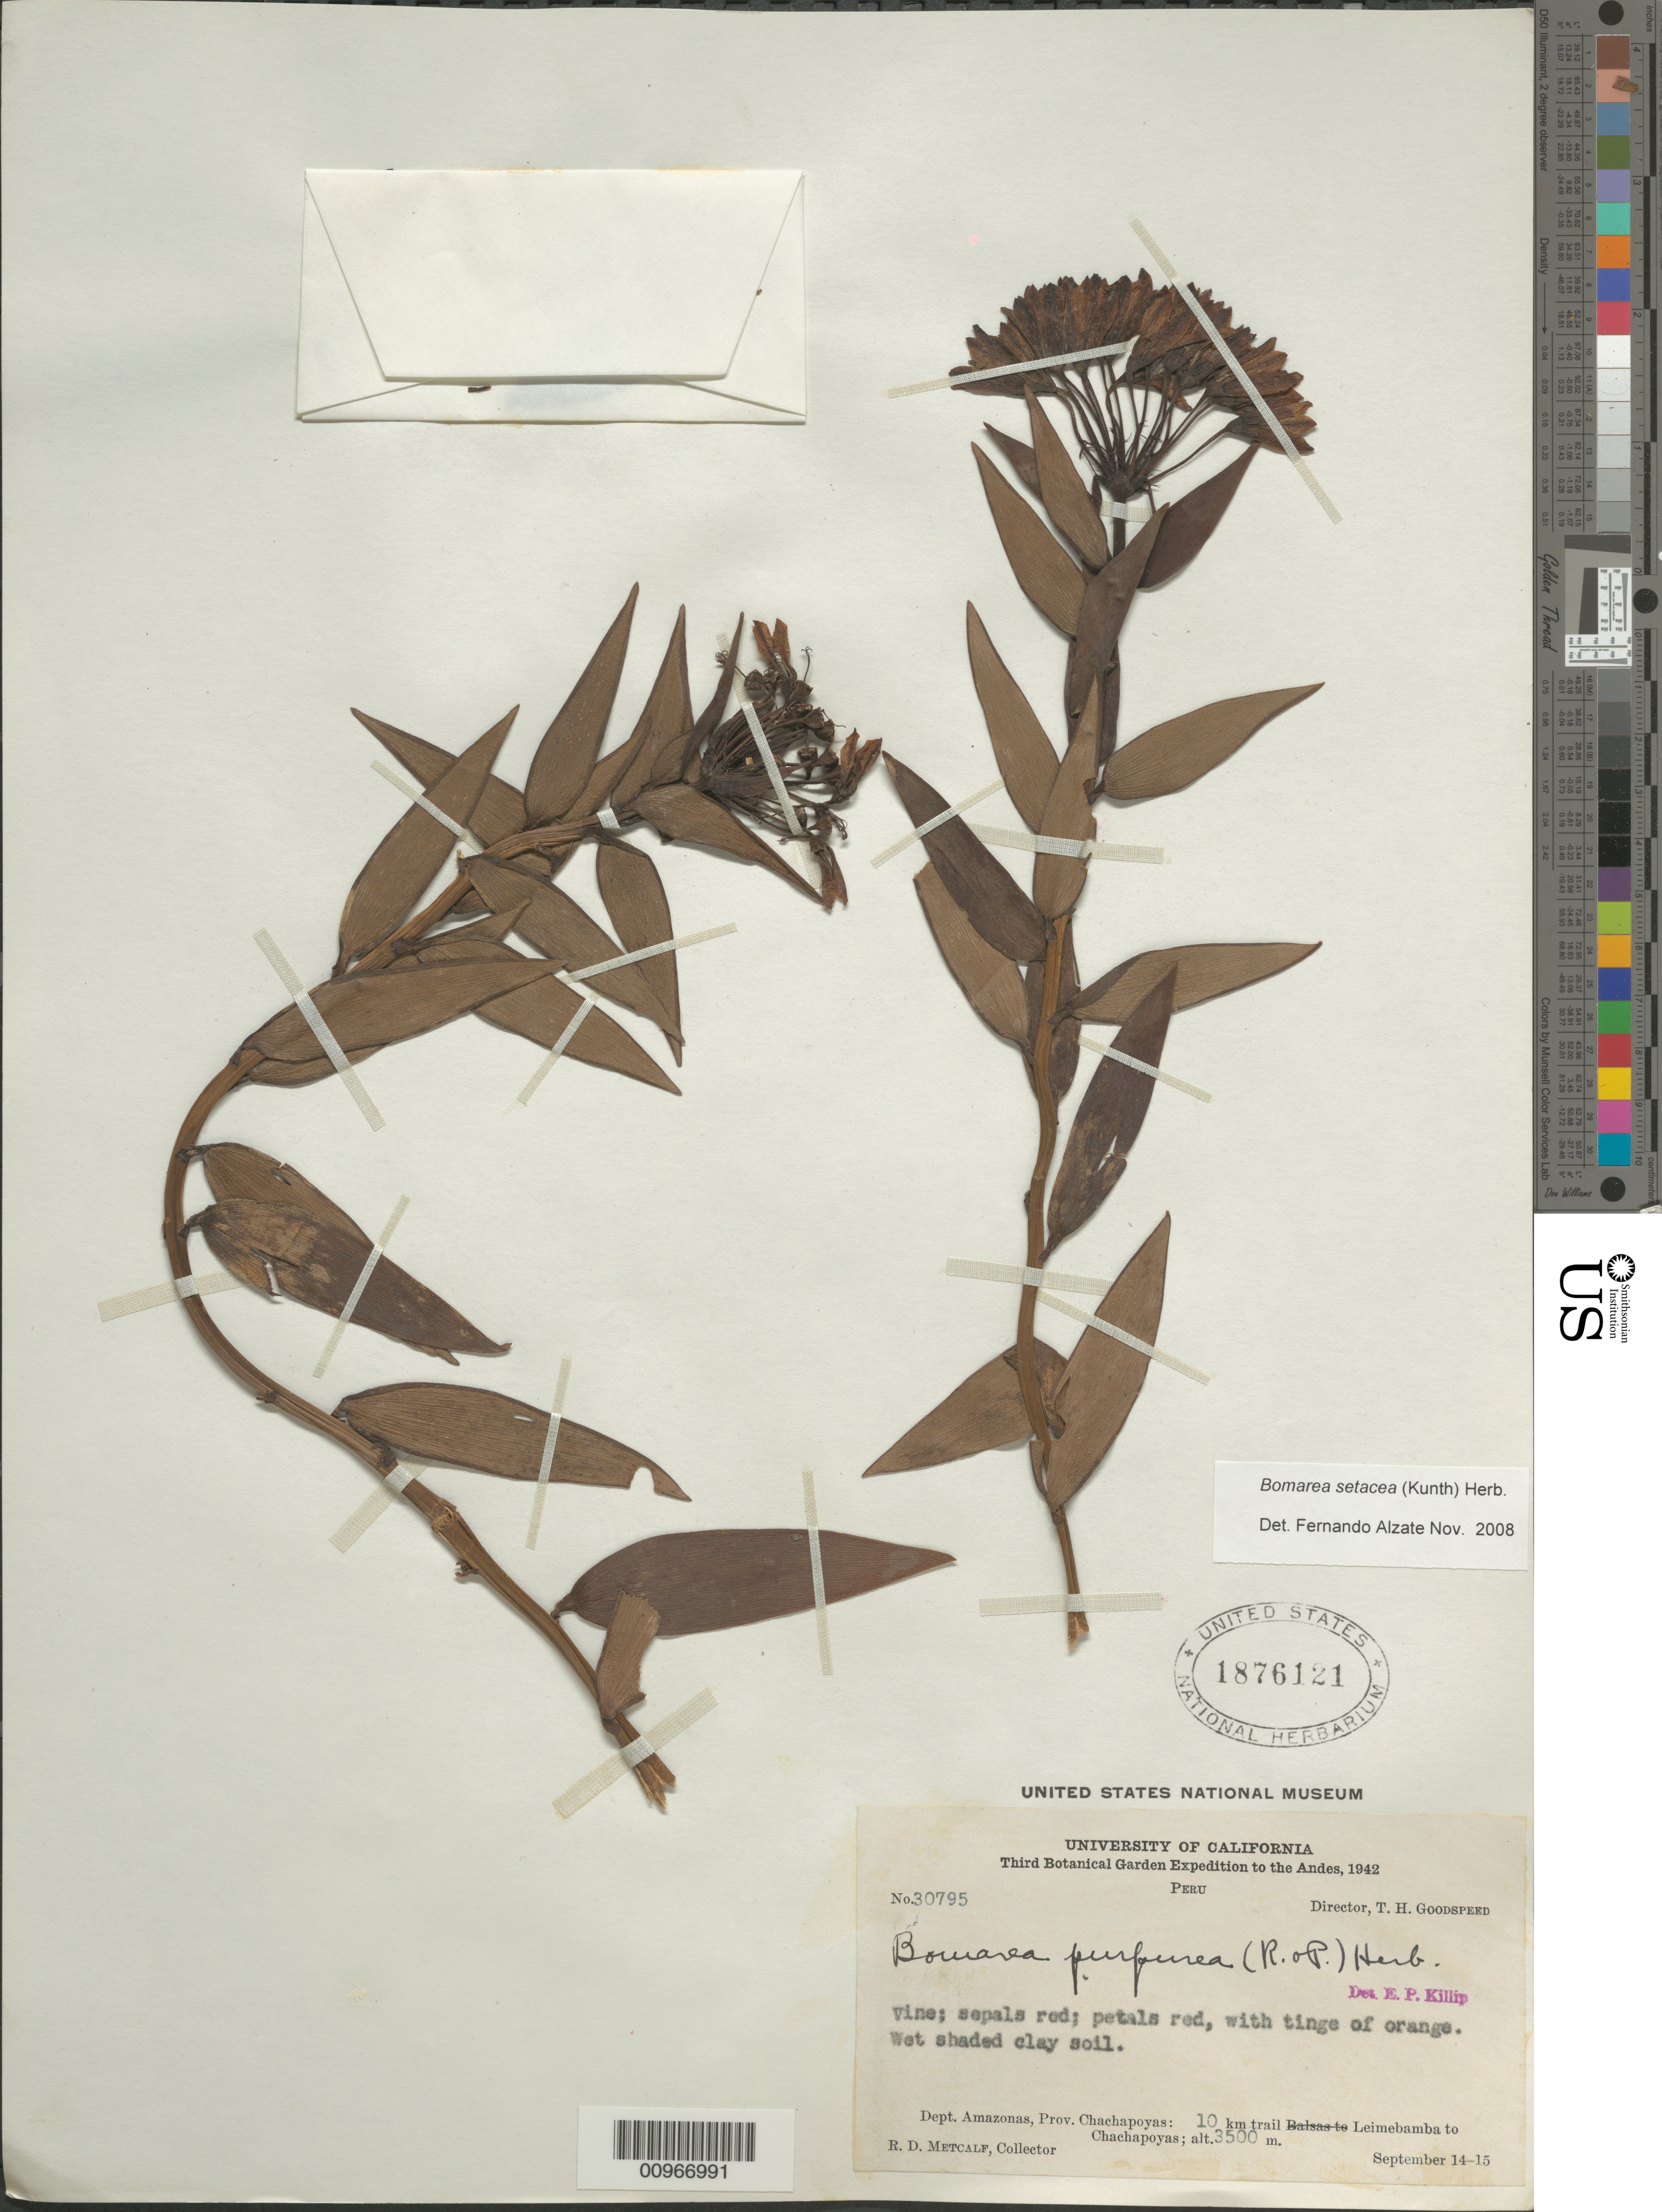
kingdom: Plantae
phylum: Tracheophyta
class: Liliopsida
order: Liliales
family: Alstroemeriaceae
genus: Bomarea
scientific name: Bomarea setacea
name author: (Ruiz & Pav.) Herb.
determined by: Alzate Guarin, Fernando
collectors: R. D. Metcalf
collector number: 30795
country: Peru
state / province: Amazonas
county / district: Chachapoyas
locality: Trail from Leimebamba to Chachapoyas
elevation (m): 3500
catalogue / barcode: US 1876121